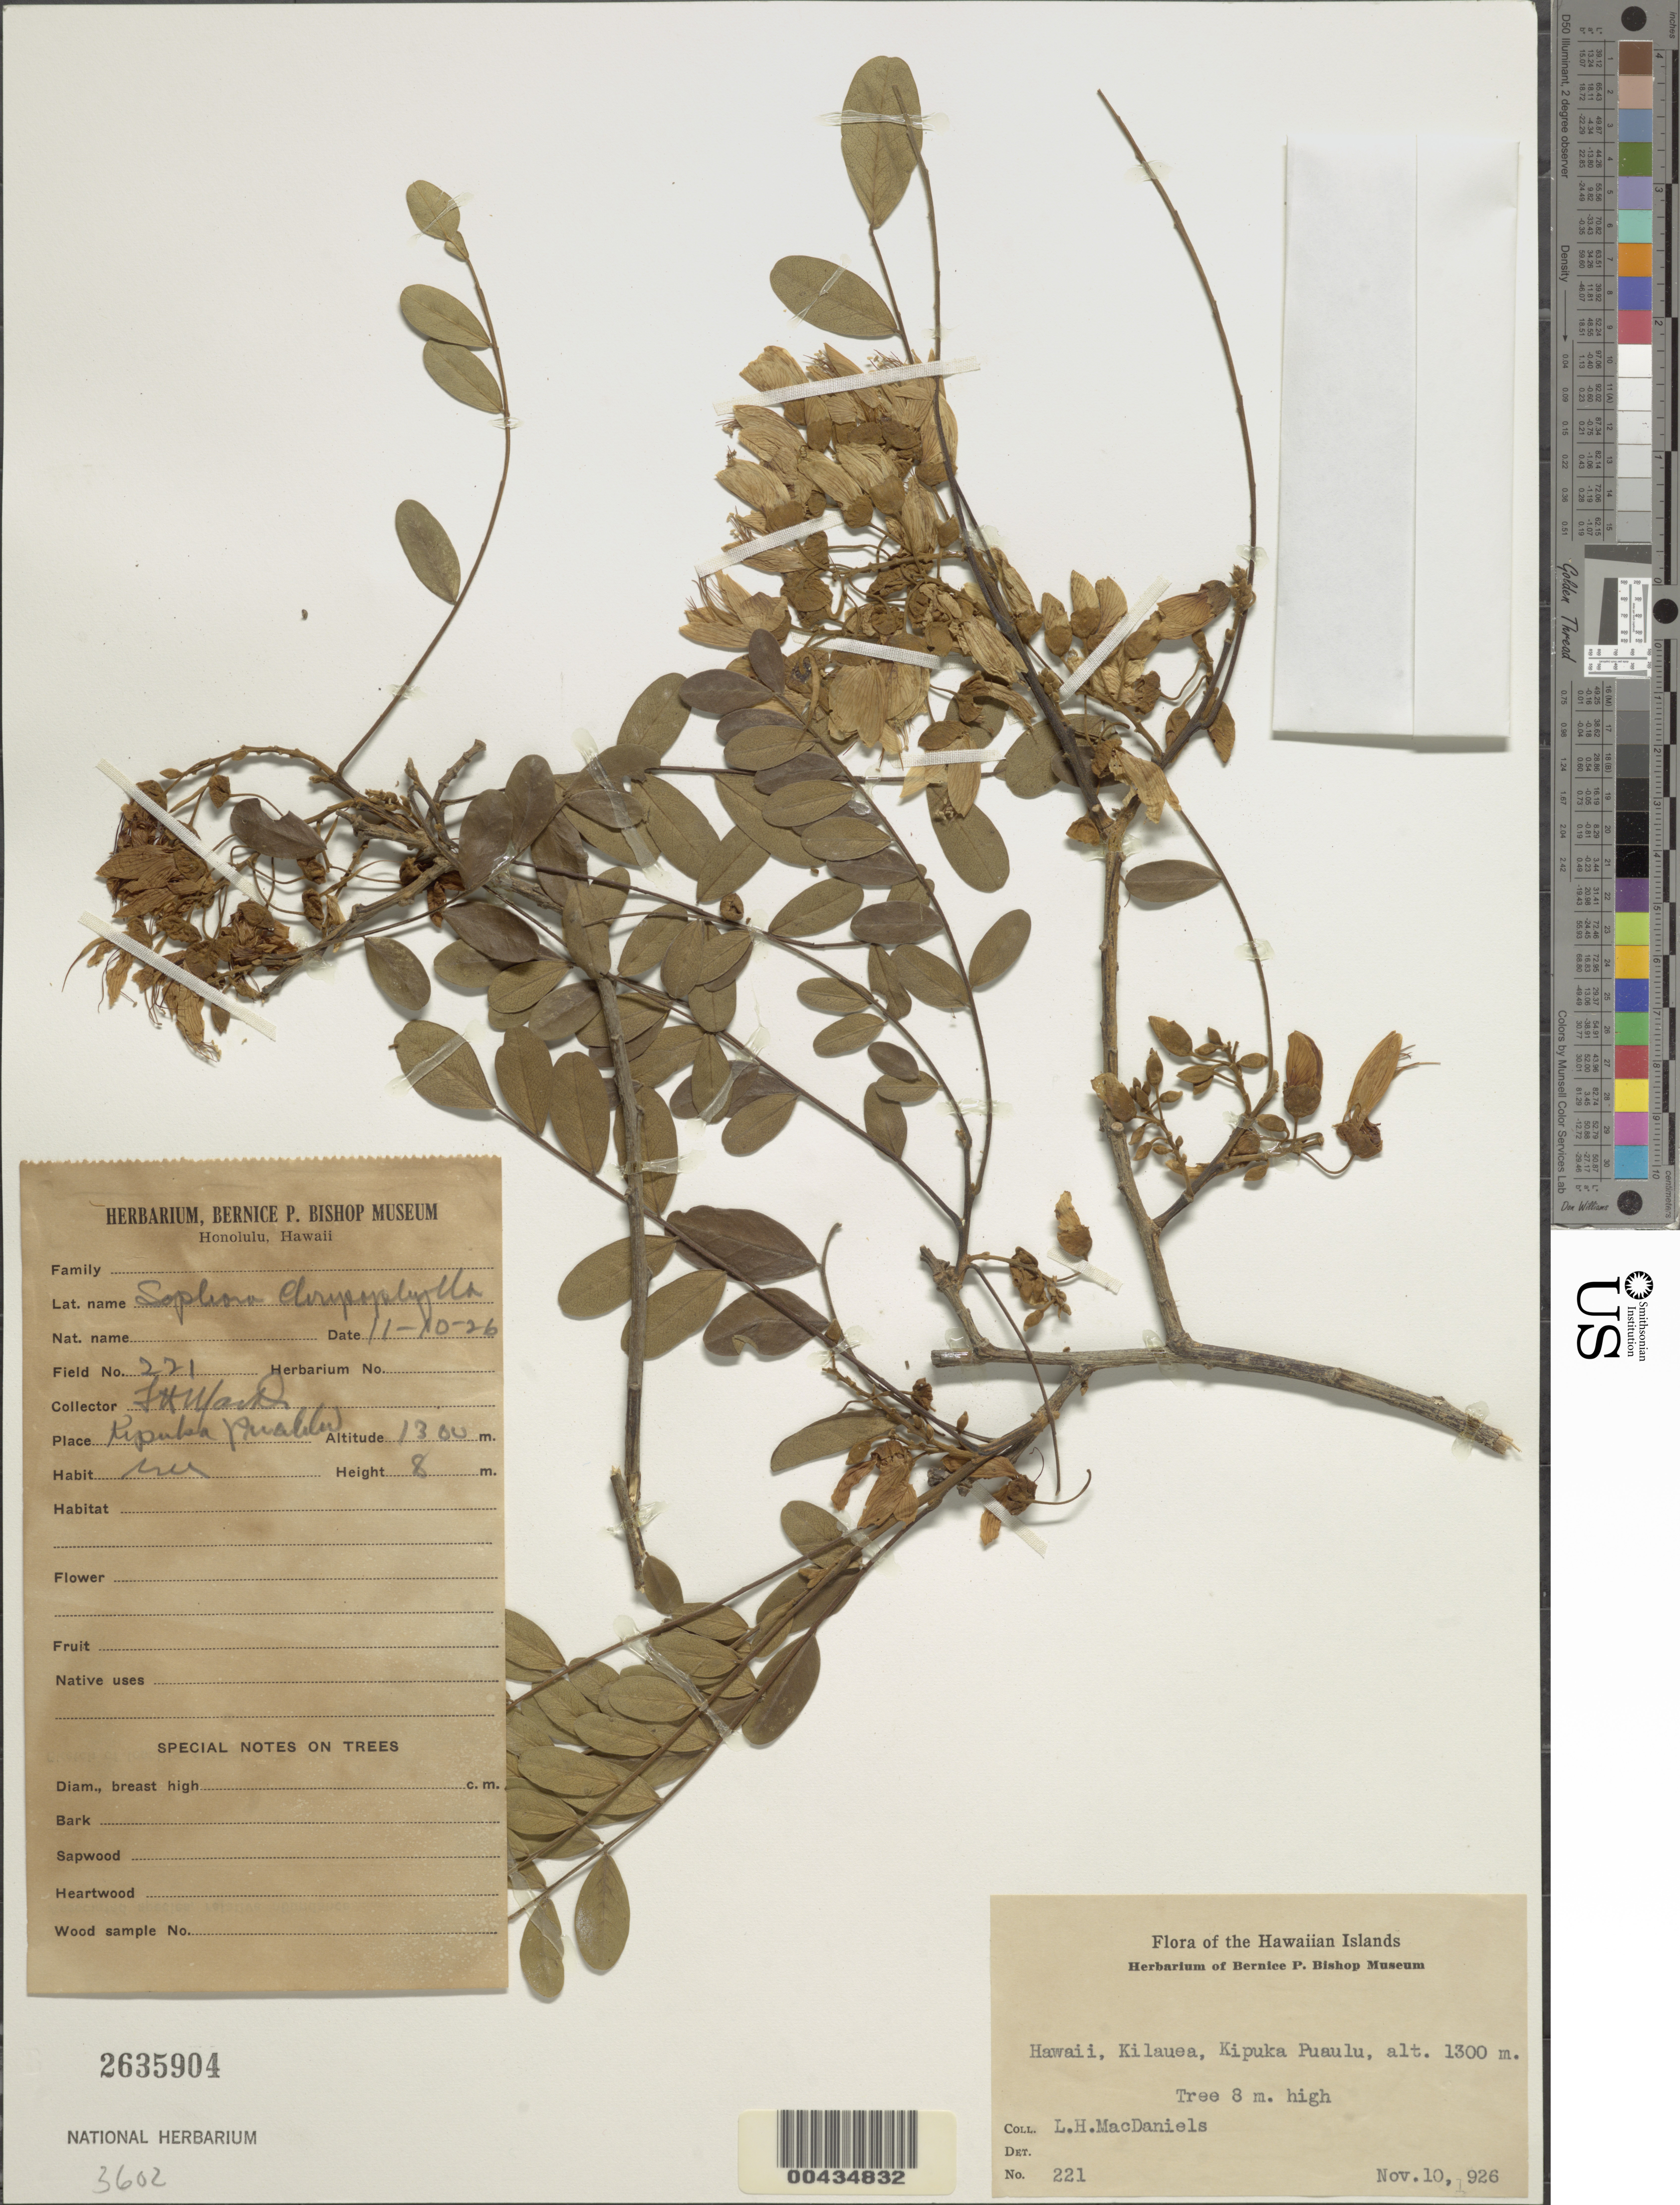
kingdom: Plantae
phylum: Tracheophyta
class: Magnoliopsida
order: Fabales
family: Fabaceae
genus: Sophora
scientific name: Sophora chrysophylla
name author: (Salisb.) Seem.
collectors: L. MacDaniels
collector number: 221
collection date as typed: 10 Nov 1926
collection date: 1926-11-10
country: United States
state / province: Hawaii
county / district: Hawaii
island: Hawaii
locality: Kilauea, Kipuka Puaulu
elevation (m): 1300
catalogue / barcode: US 2635904